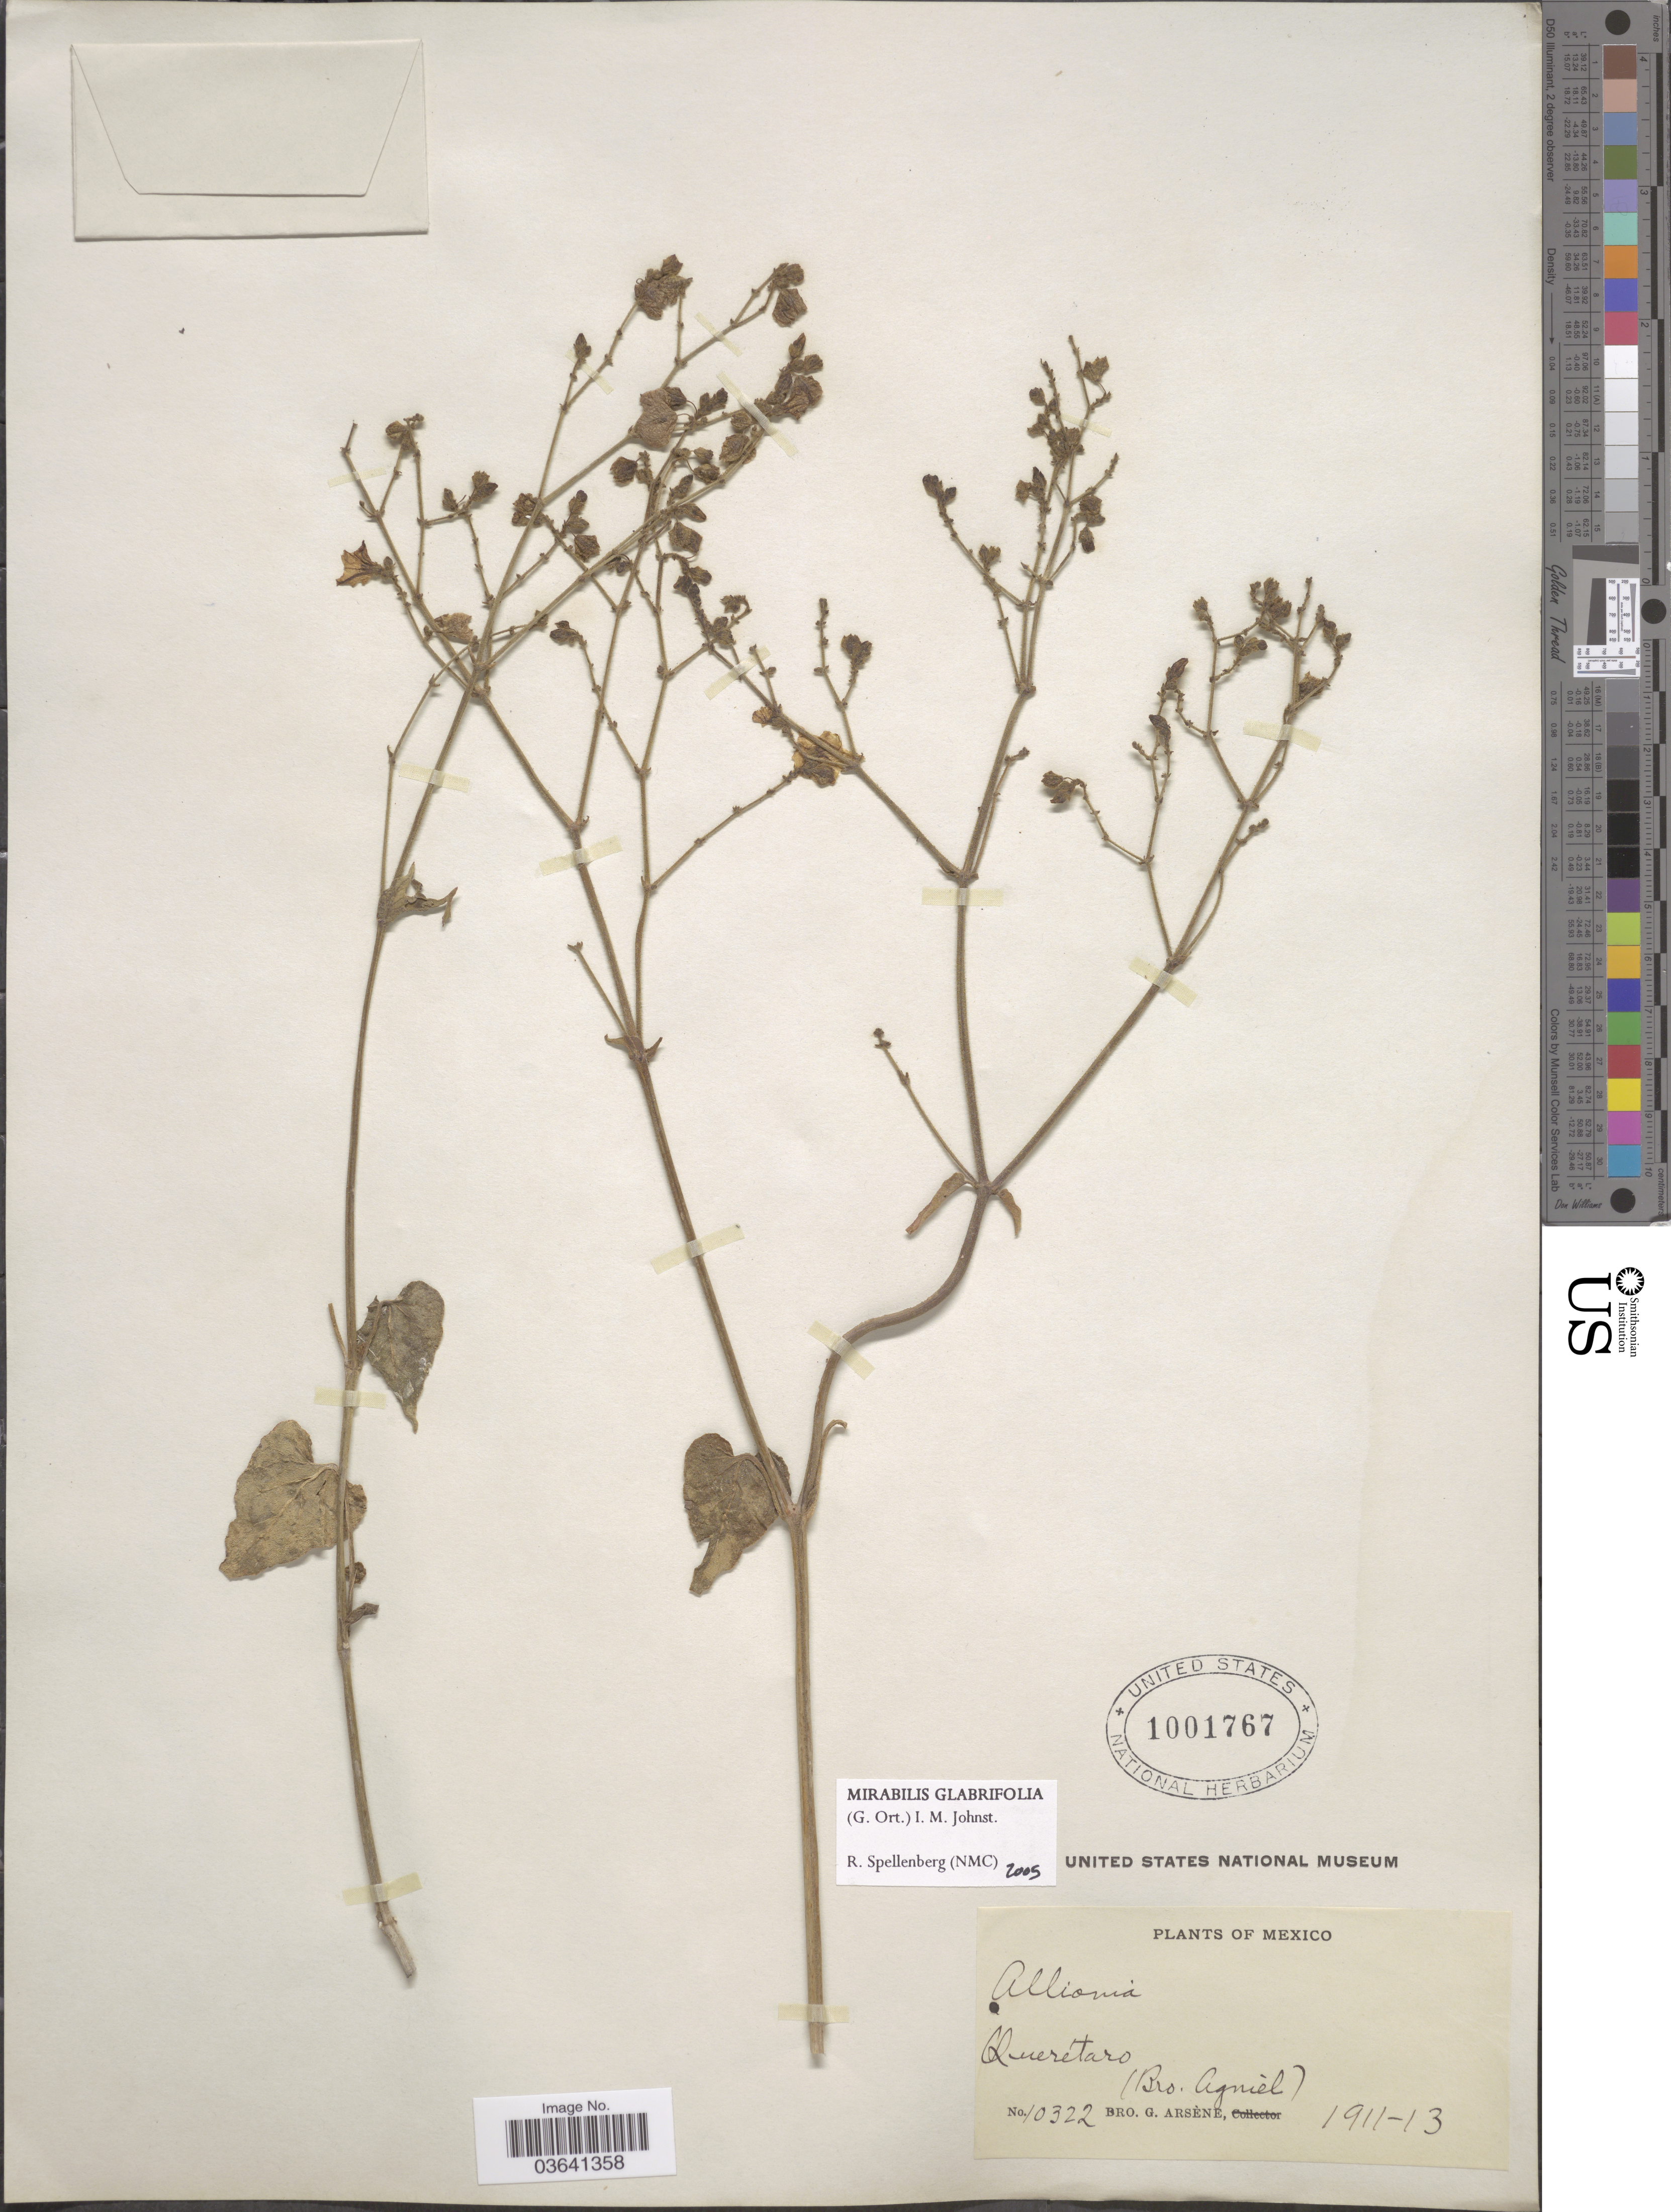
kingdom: Plantae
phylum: Tracheophyta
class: Magnoliopsida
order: Caryophyllales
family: Nyctaginaceae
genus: Mirabilis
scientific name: Mirabilis glabrifolia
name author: (Ort.) I.M. Johnst.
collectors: Bro. G. Arsène & Bro. Agniel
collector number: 10322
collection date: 1911/1913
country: Mexico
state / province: Querétaro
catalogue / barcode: US 1001767